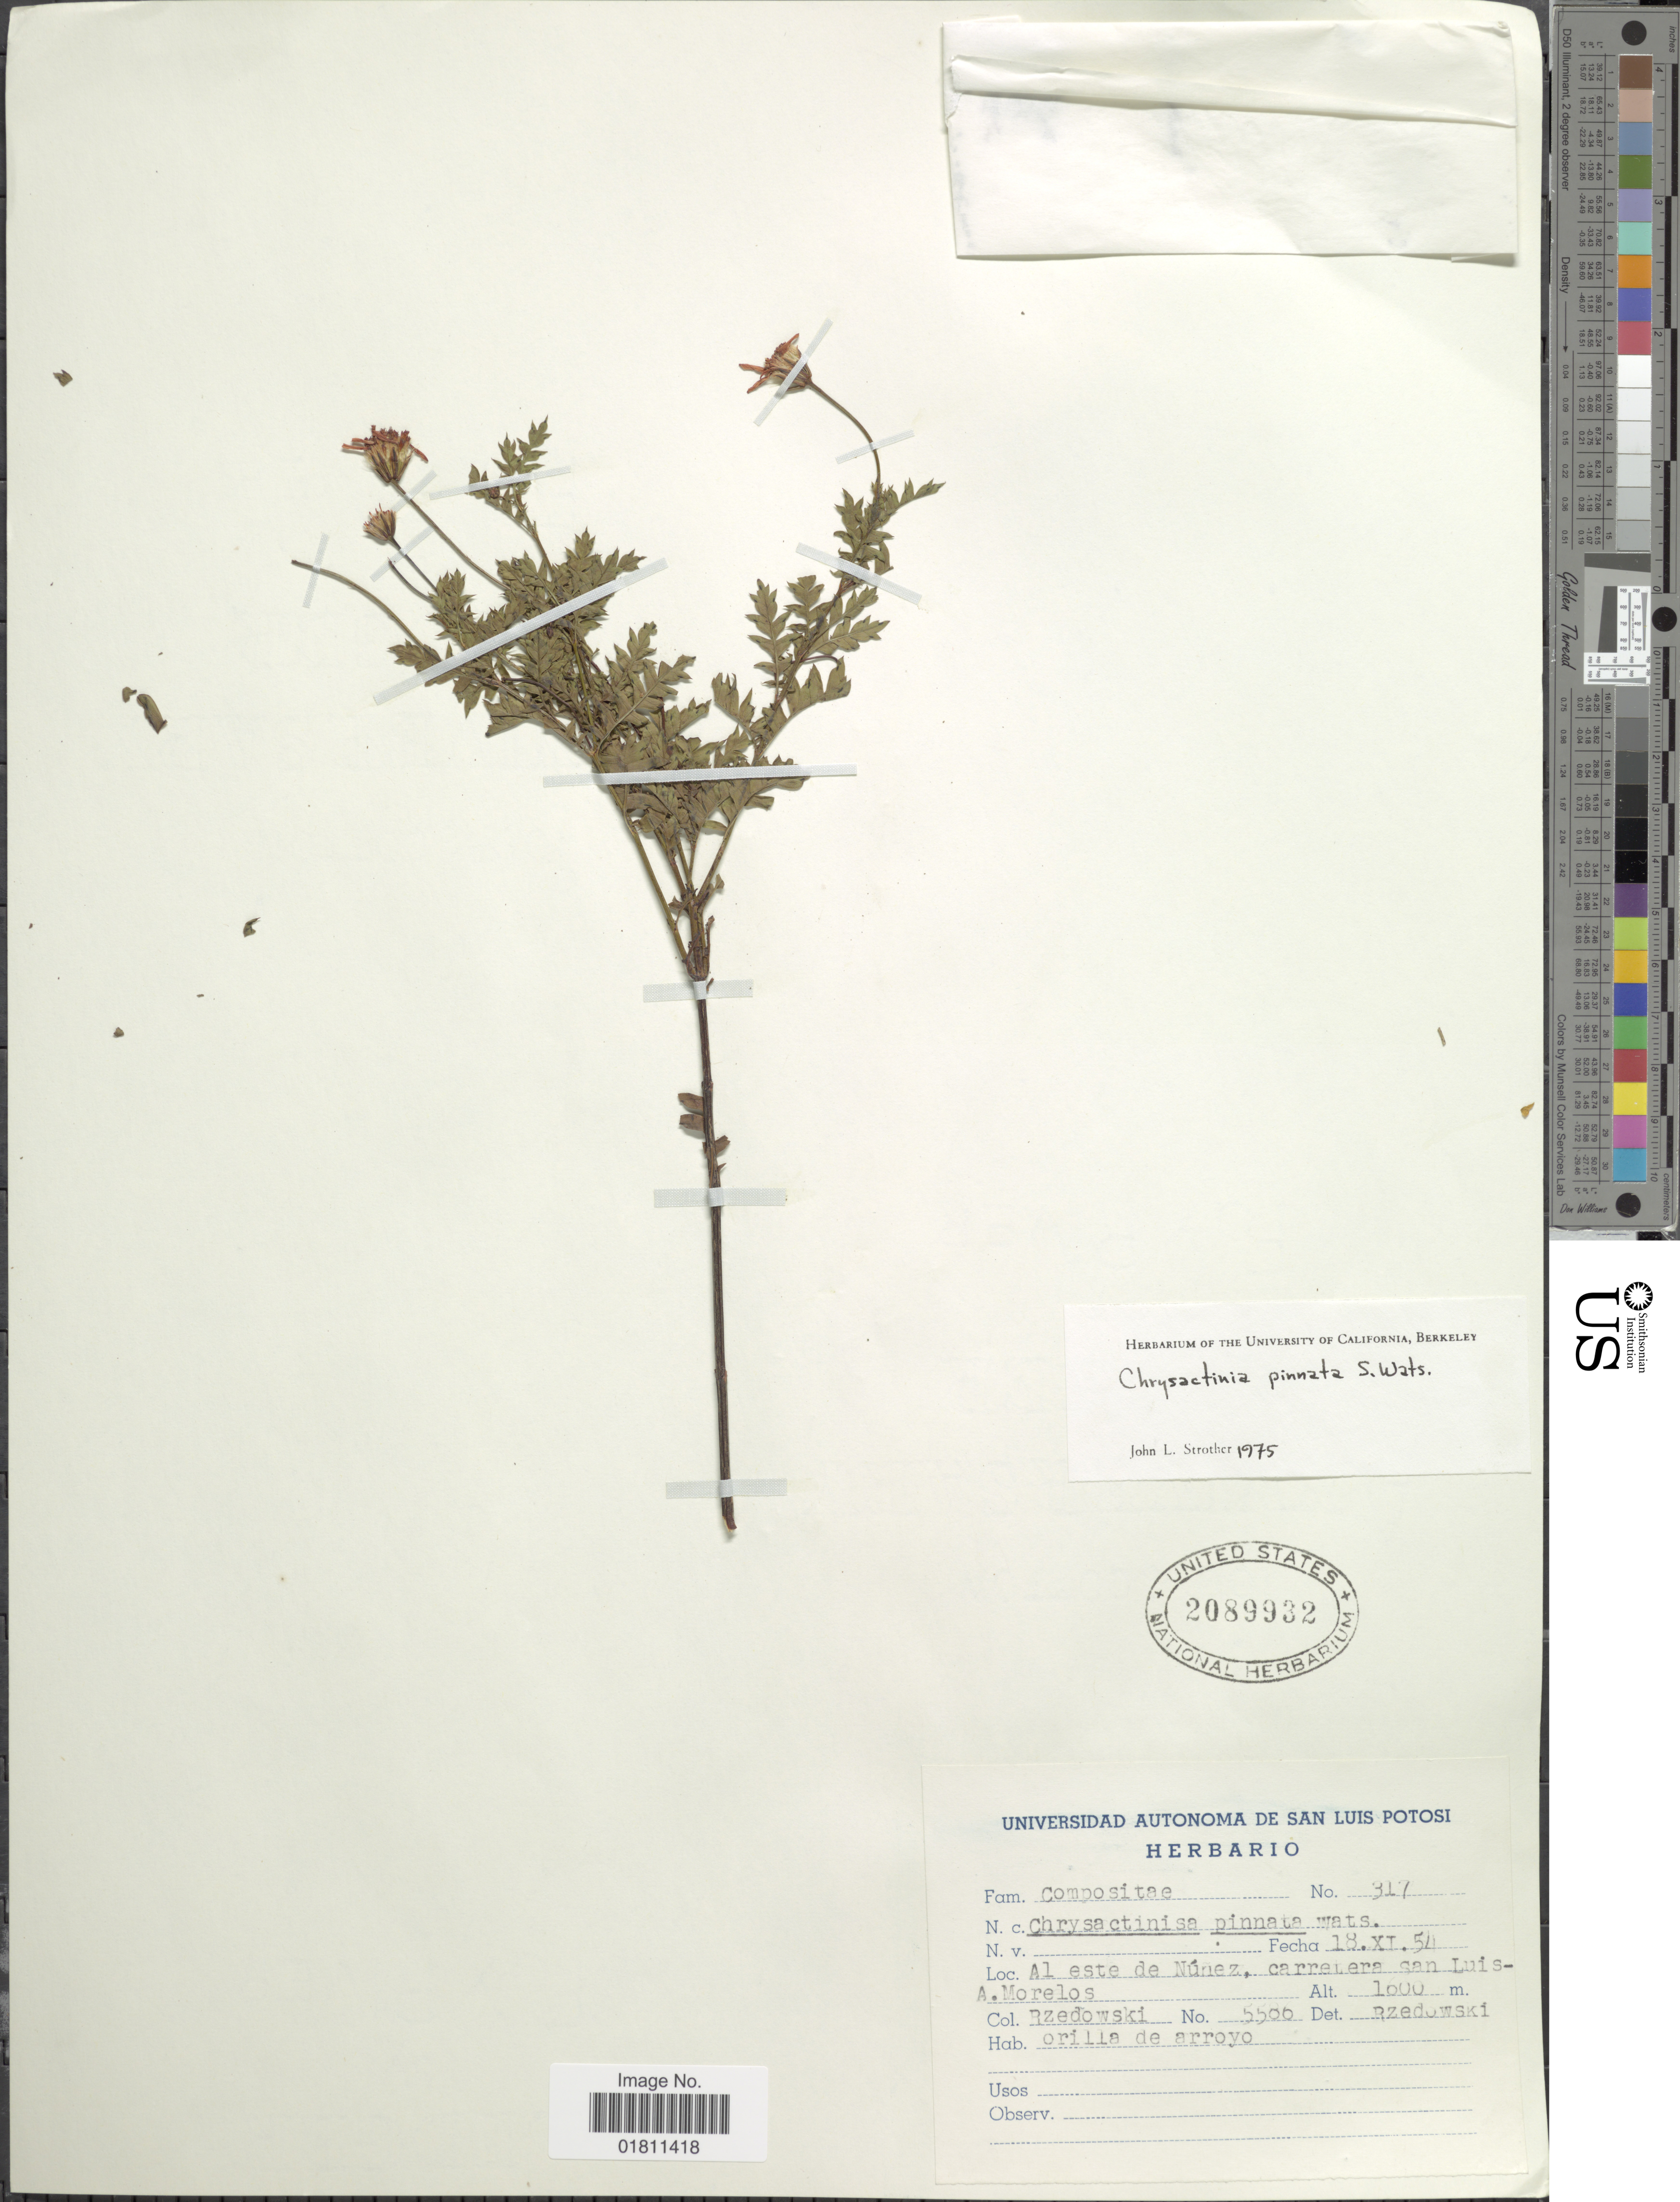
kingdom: Plantae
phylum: Tracheophyta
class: Magnoliopsida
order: Asterales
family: Asteraceae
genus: Chrysactinia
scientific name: Chrysactinia pinnata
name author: S. Watson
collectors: Rzedowski, --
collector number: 5586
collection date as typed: Transcribed d/m/y: 18/11/54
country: Argentina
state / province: San Luis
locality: Al este de Nunez, carretera San Luis A. Morelos.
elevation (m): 1600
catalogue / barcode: US 2089932